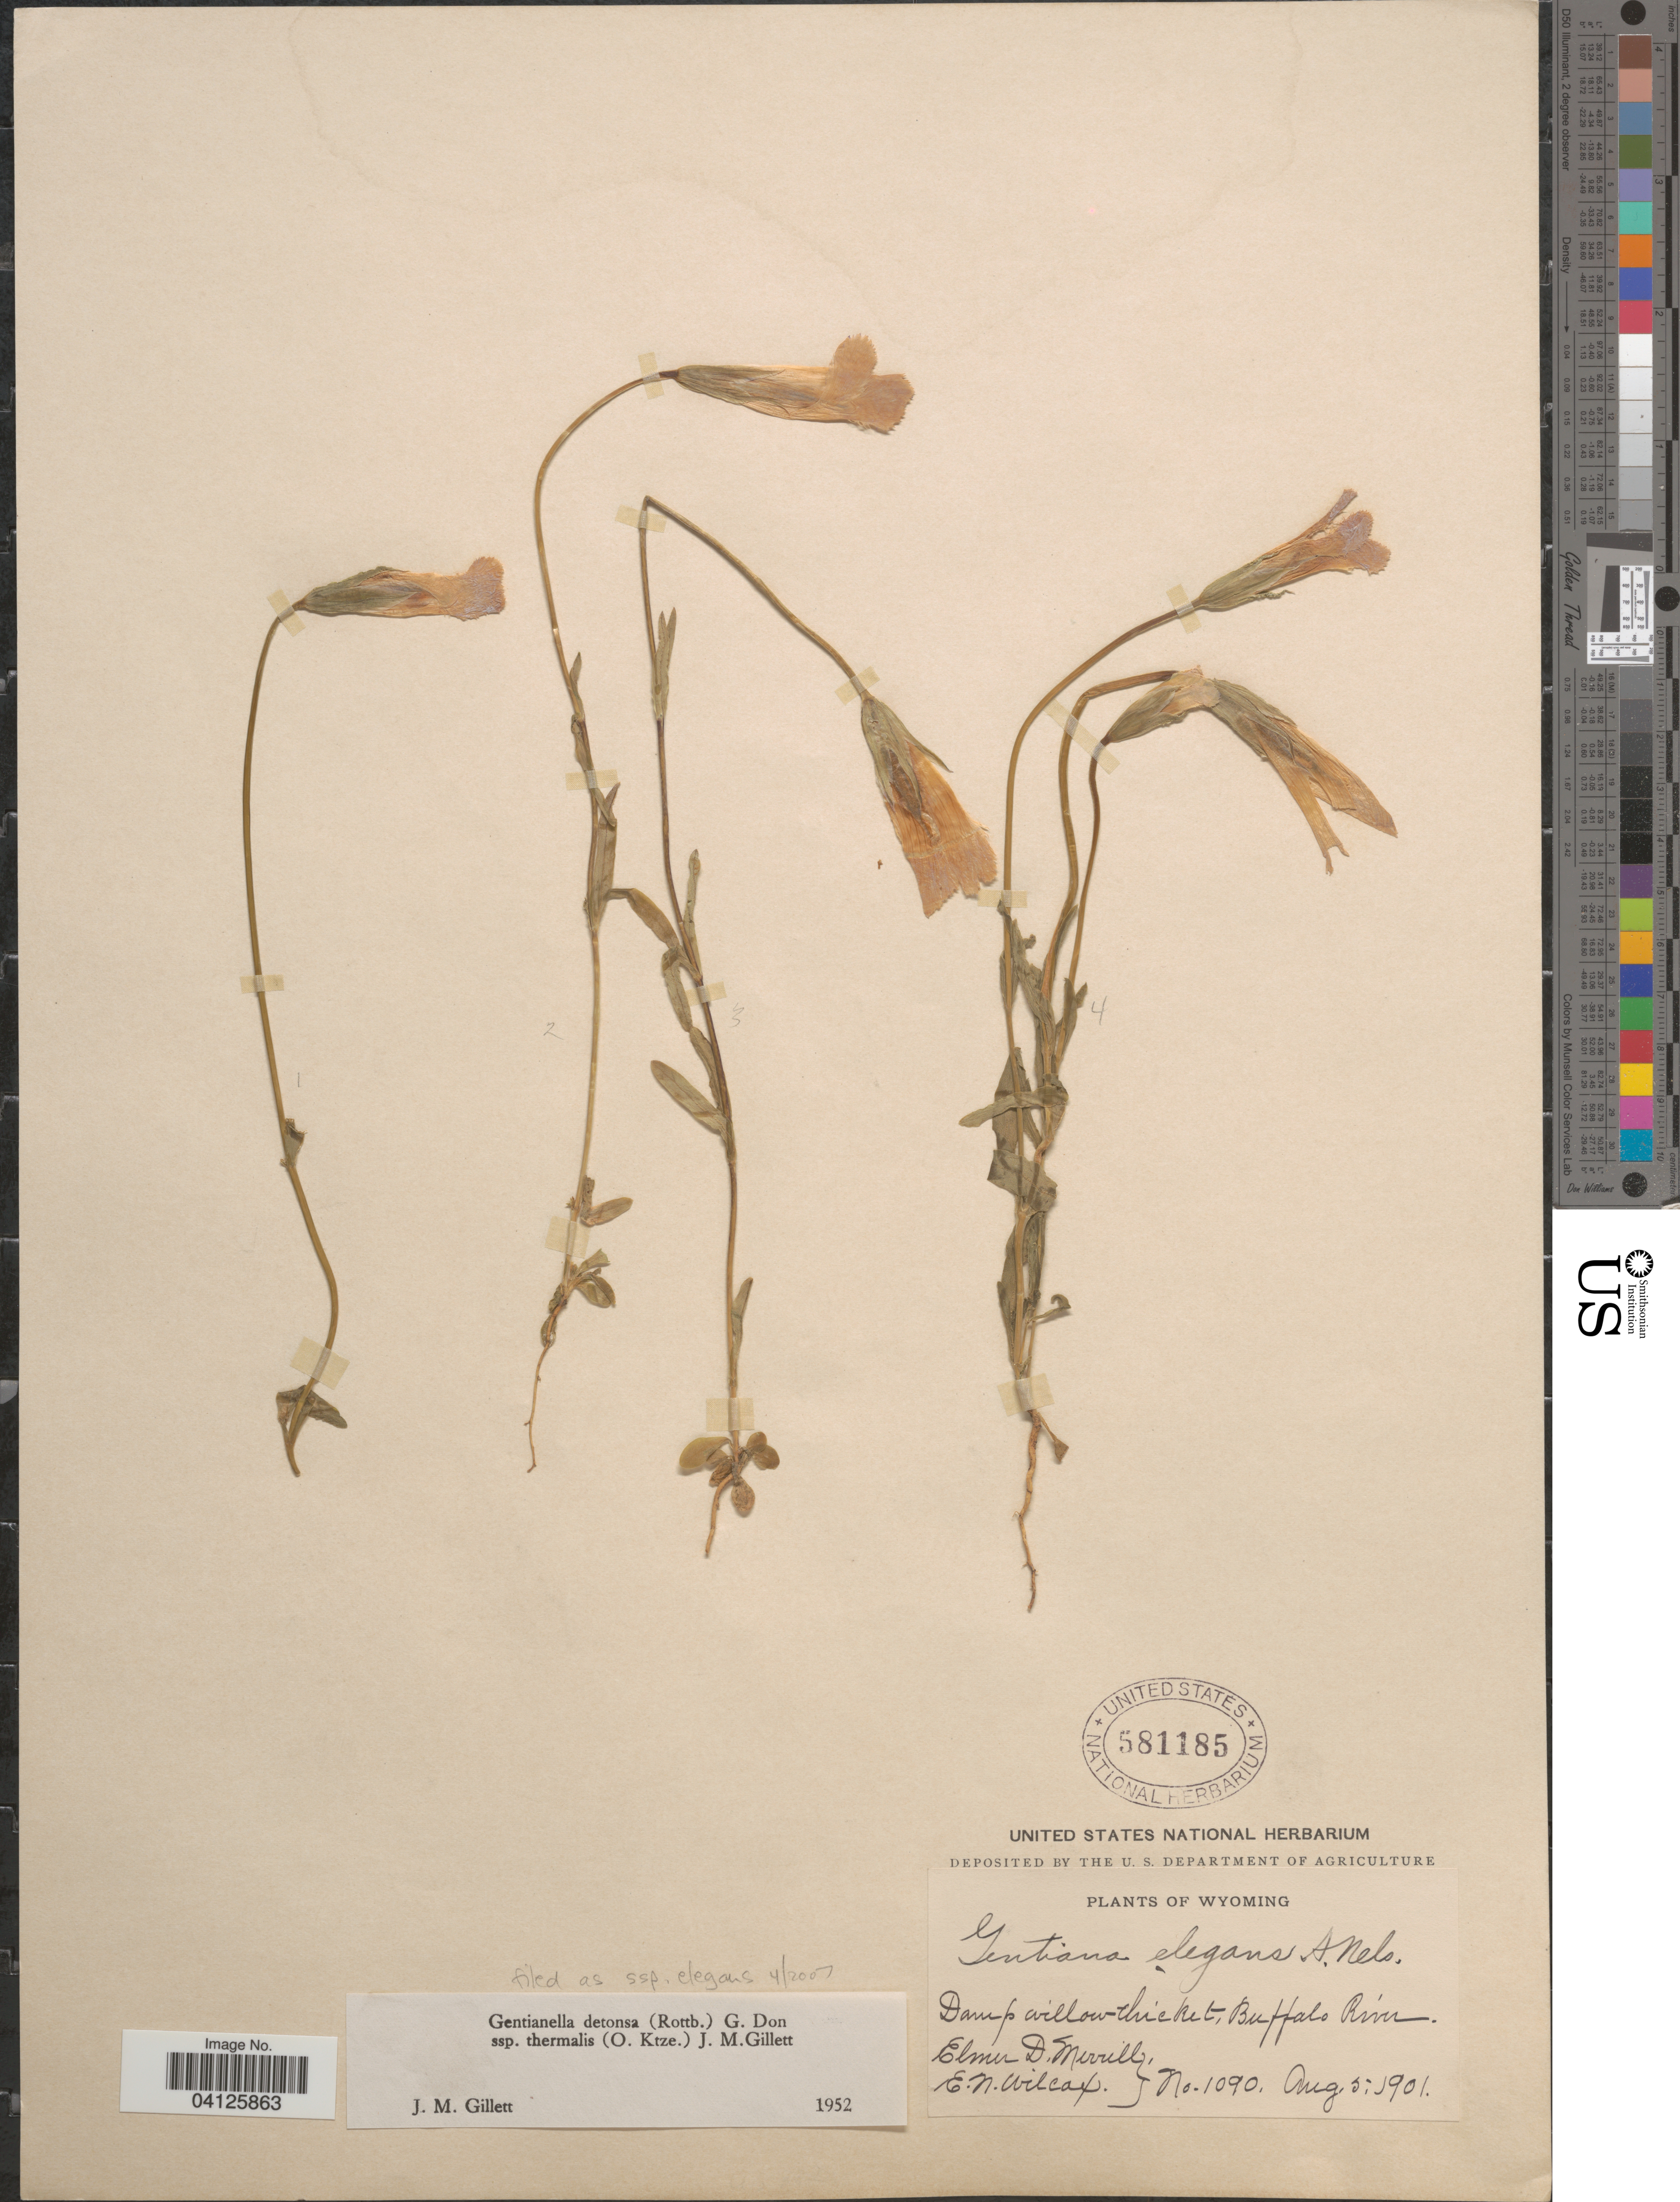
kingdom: Plantae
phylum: Tracheophyta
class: Magnoliopsida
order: Gentianales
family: Gentianaceae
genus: Gentianella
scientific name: Gentianella detonsa subsp. elegans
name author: (A. Gray) J.M. Gillett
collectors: E. D. Merrill & E. Wilcox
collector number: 1090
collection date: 1901-08-05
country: United States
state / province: Wyoming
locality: Damp willow thicket, Buffalo River.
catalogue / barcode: US 581185